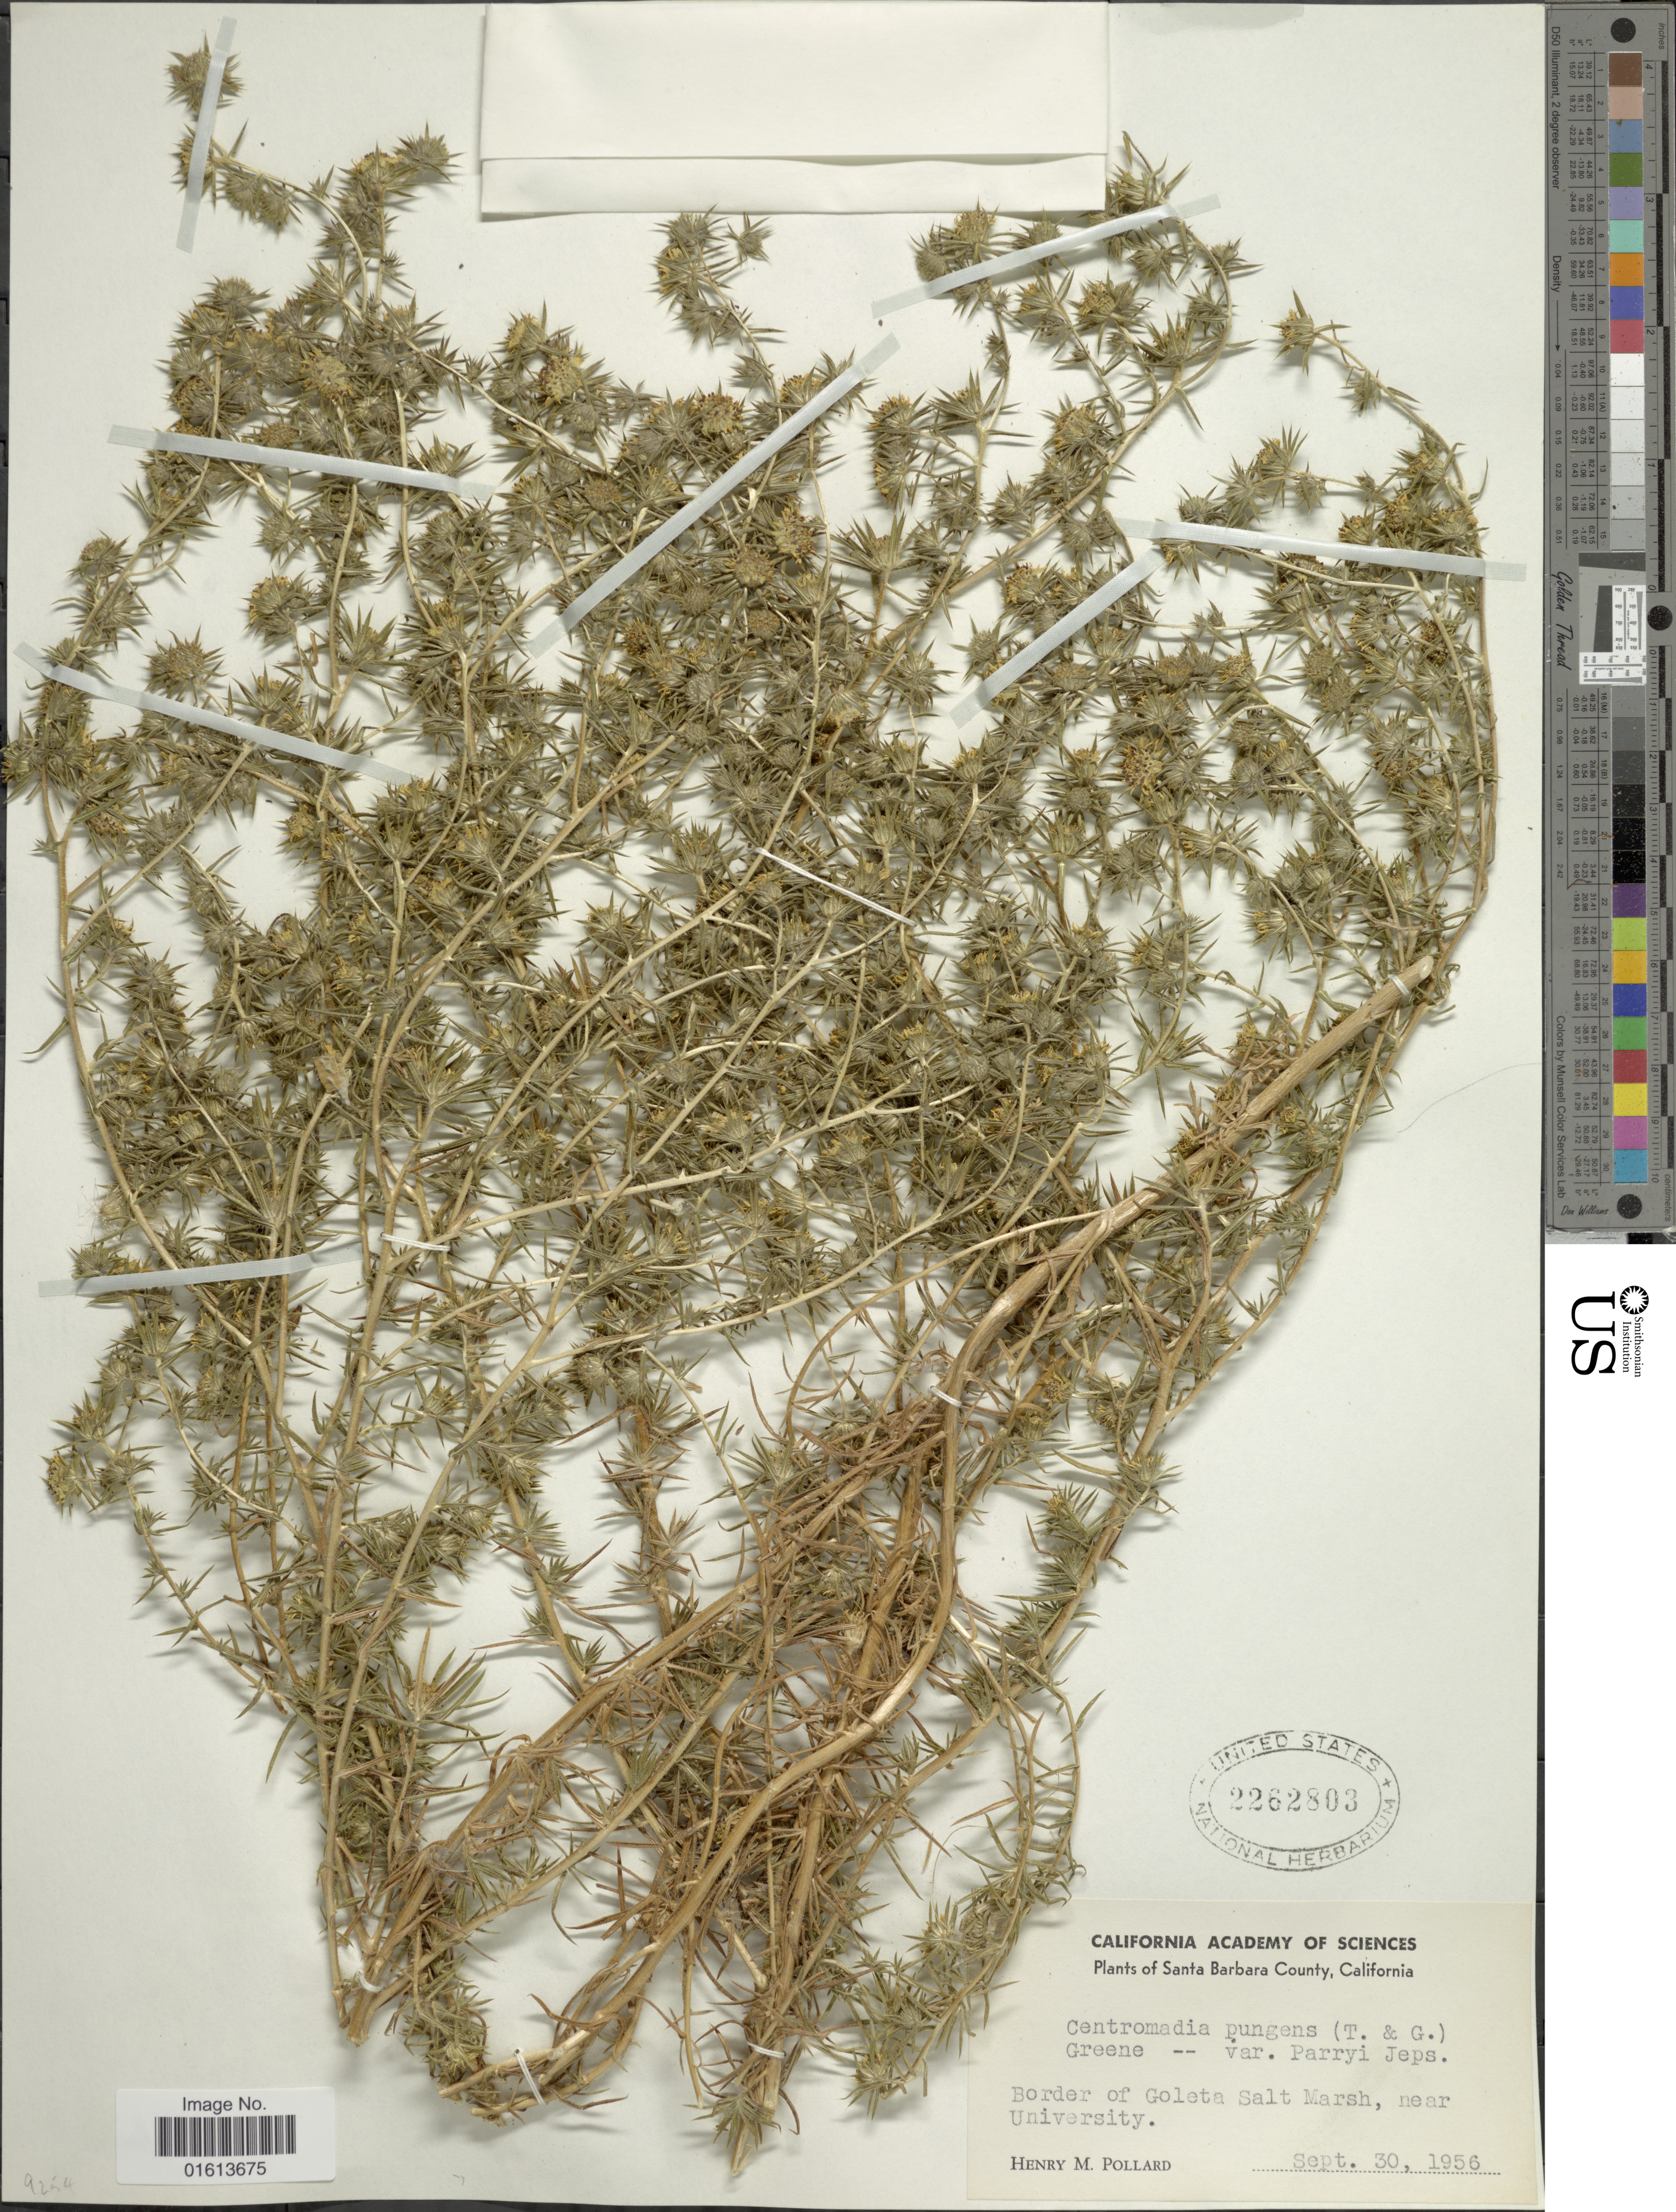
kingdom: Plantae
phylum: Tracheophyta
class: Magnoliopsida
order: Asterales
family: Asteraceae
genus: Centromadia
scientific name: Centromadia pungens subsp. pungens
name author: Hook. & Arn.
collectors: H. M. Pollard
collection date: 1956-09-30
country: United States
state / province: California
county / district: Santa Barbara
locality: Santa Barbara County, California. Border of Goleta Salt Marsh, near University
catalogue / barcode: US 2262803